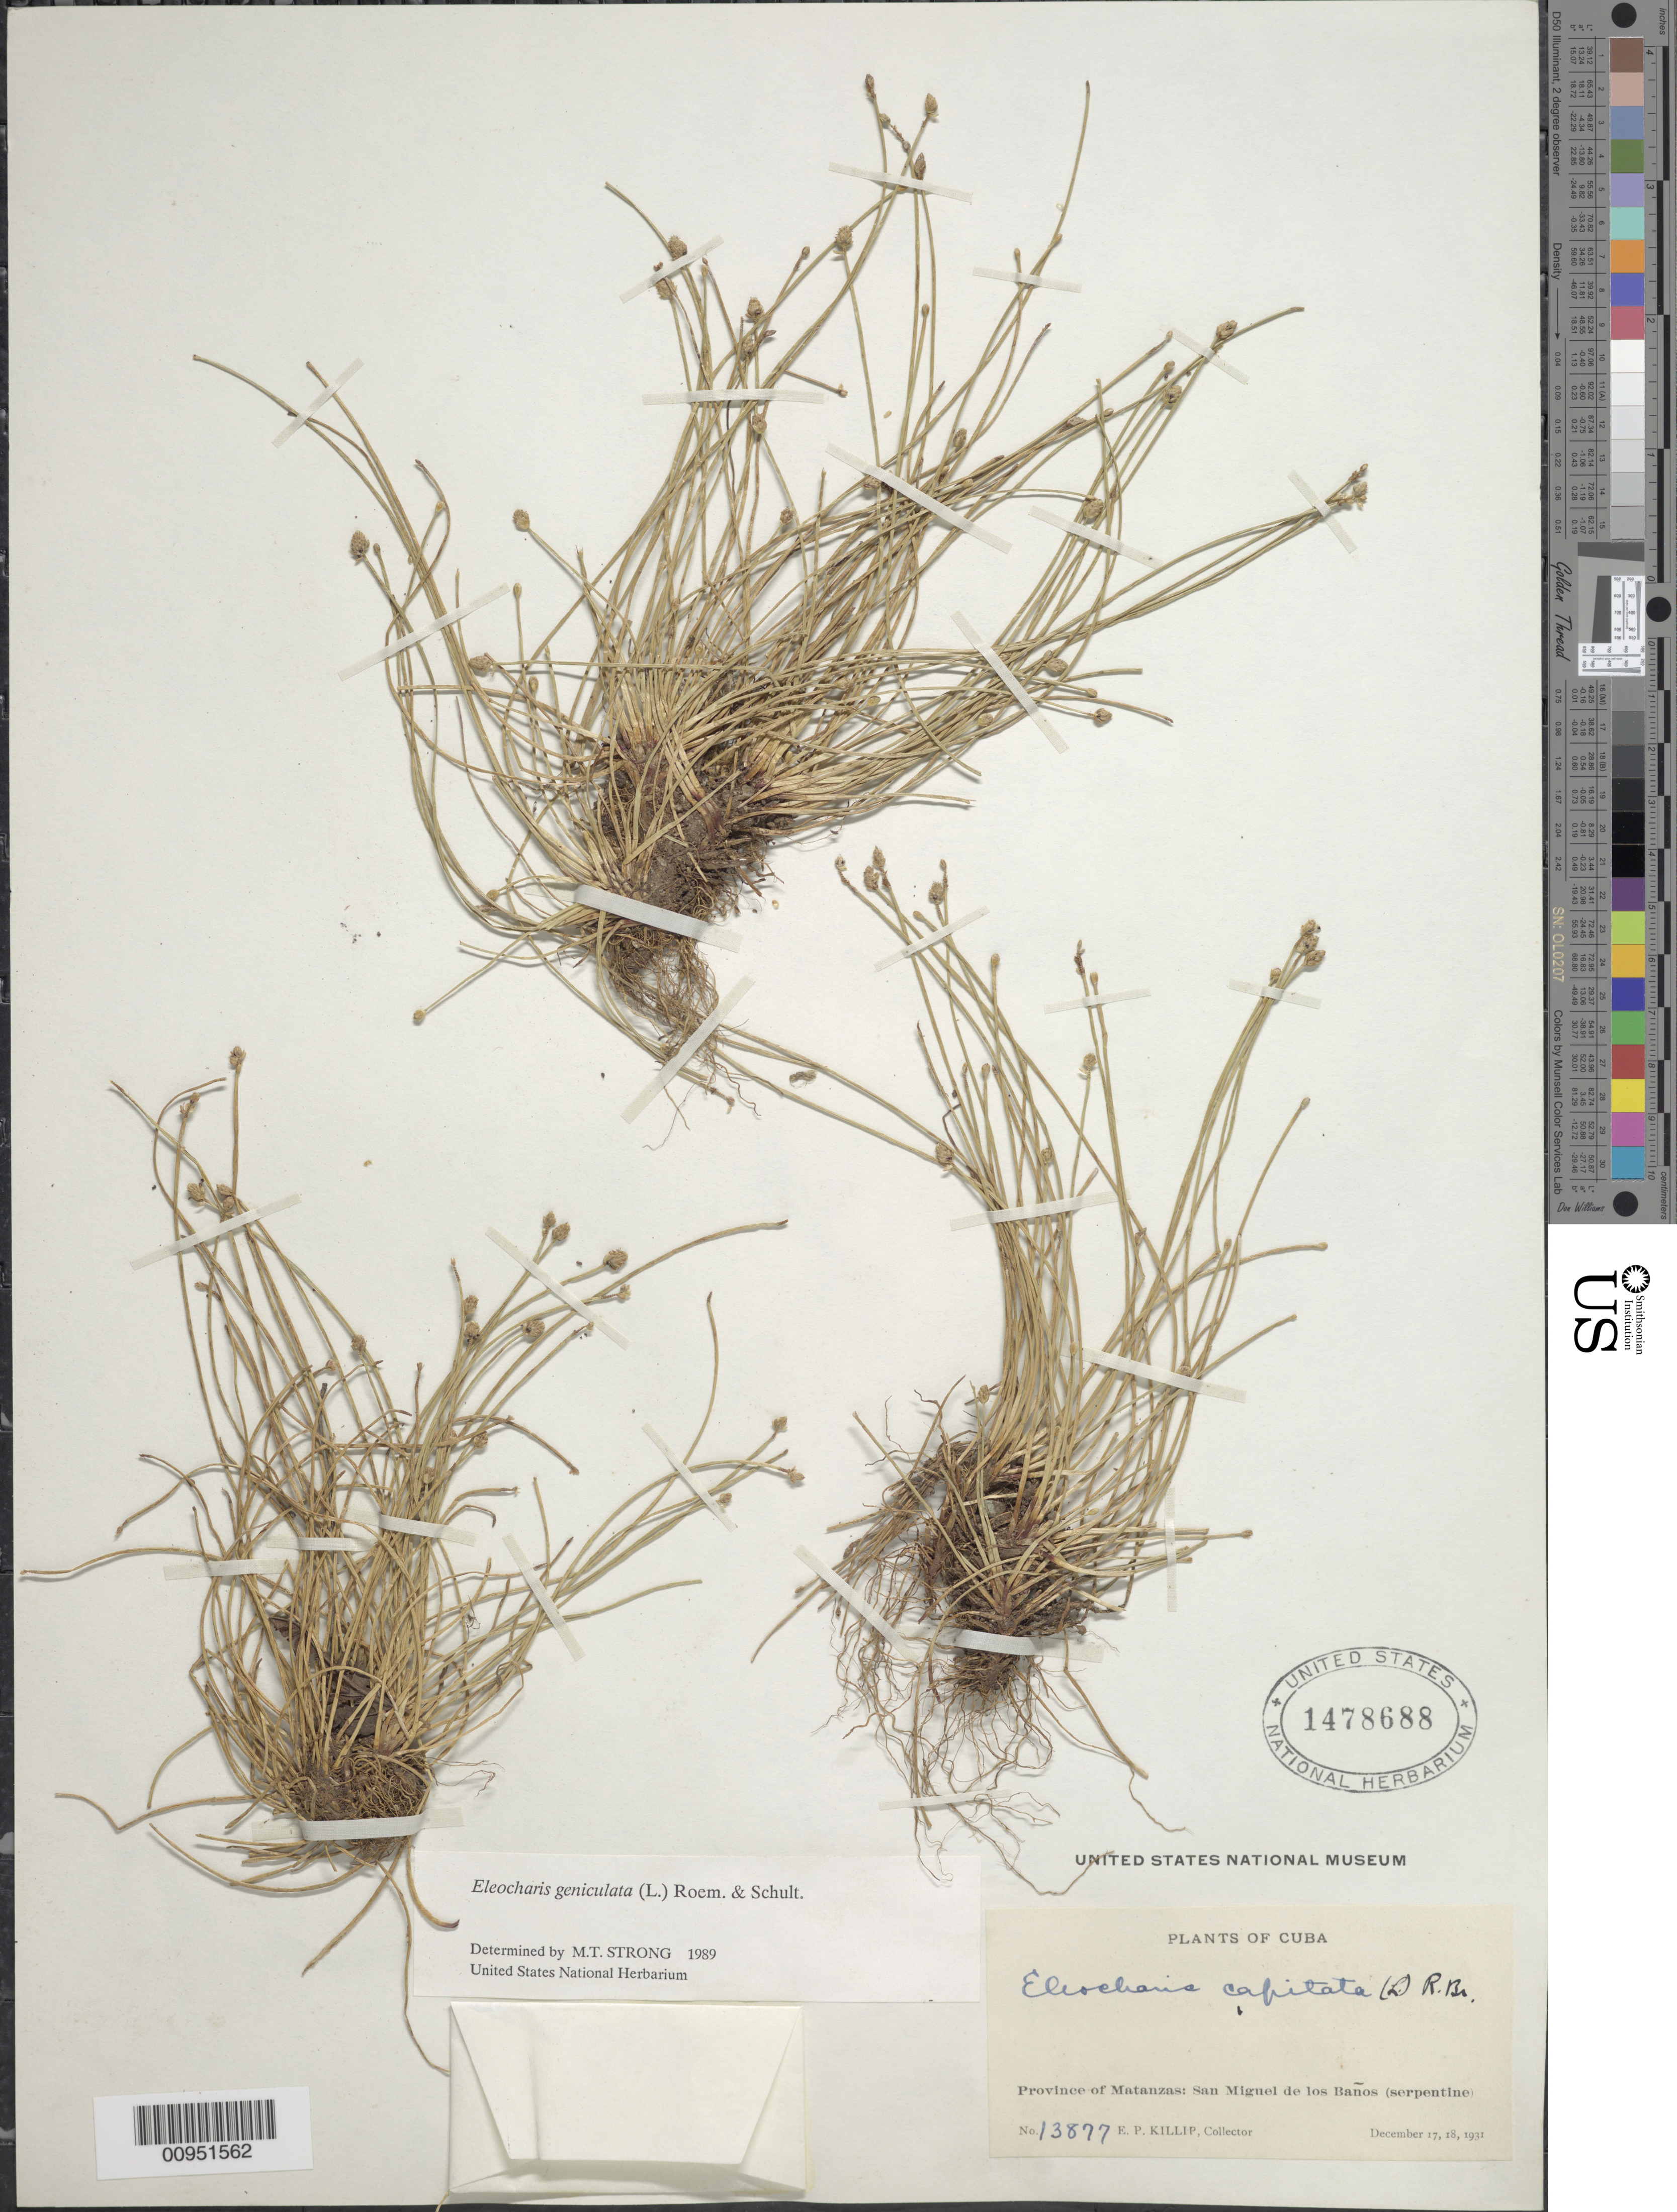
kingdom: Plantae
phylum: Tracheophyta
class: Liliopsida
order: Poales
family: Cyperaceae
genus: Eleocharis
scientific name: Eleocharis geniculata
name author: (L.) Roem. & Schult.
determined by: Strong, M. T., (US), Smithsonian Institution - National Museum of Natural History (UNITED STATES)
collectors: E. P. Killip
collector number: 13877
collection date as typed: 17 Dec 1931 to 18 Dec 1931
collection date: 1931-12-17/1931-12-18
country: Cuba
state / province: Matanzas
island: Cuba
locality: San Miguel de los Baños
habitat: Serpentine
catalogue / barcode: US 1478688